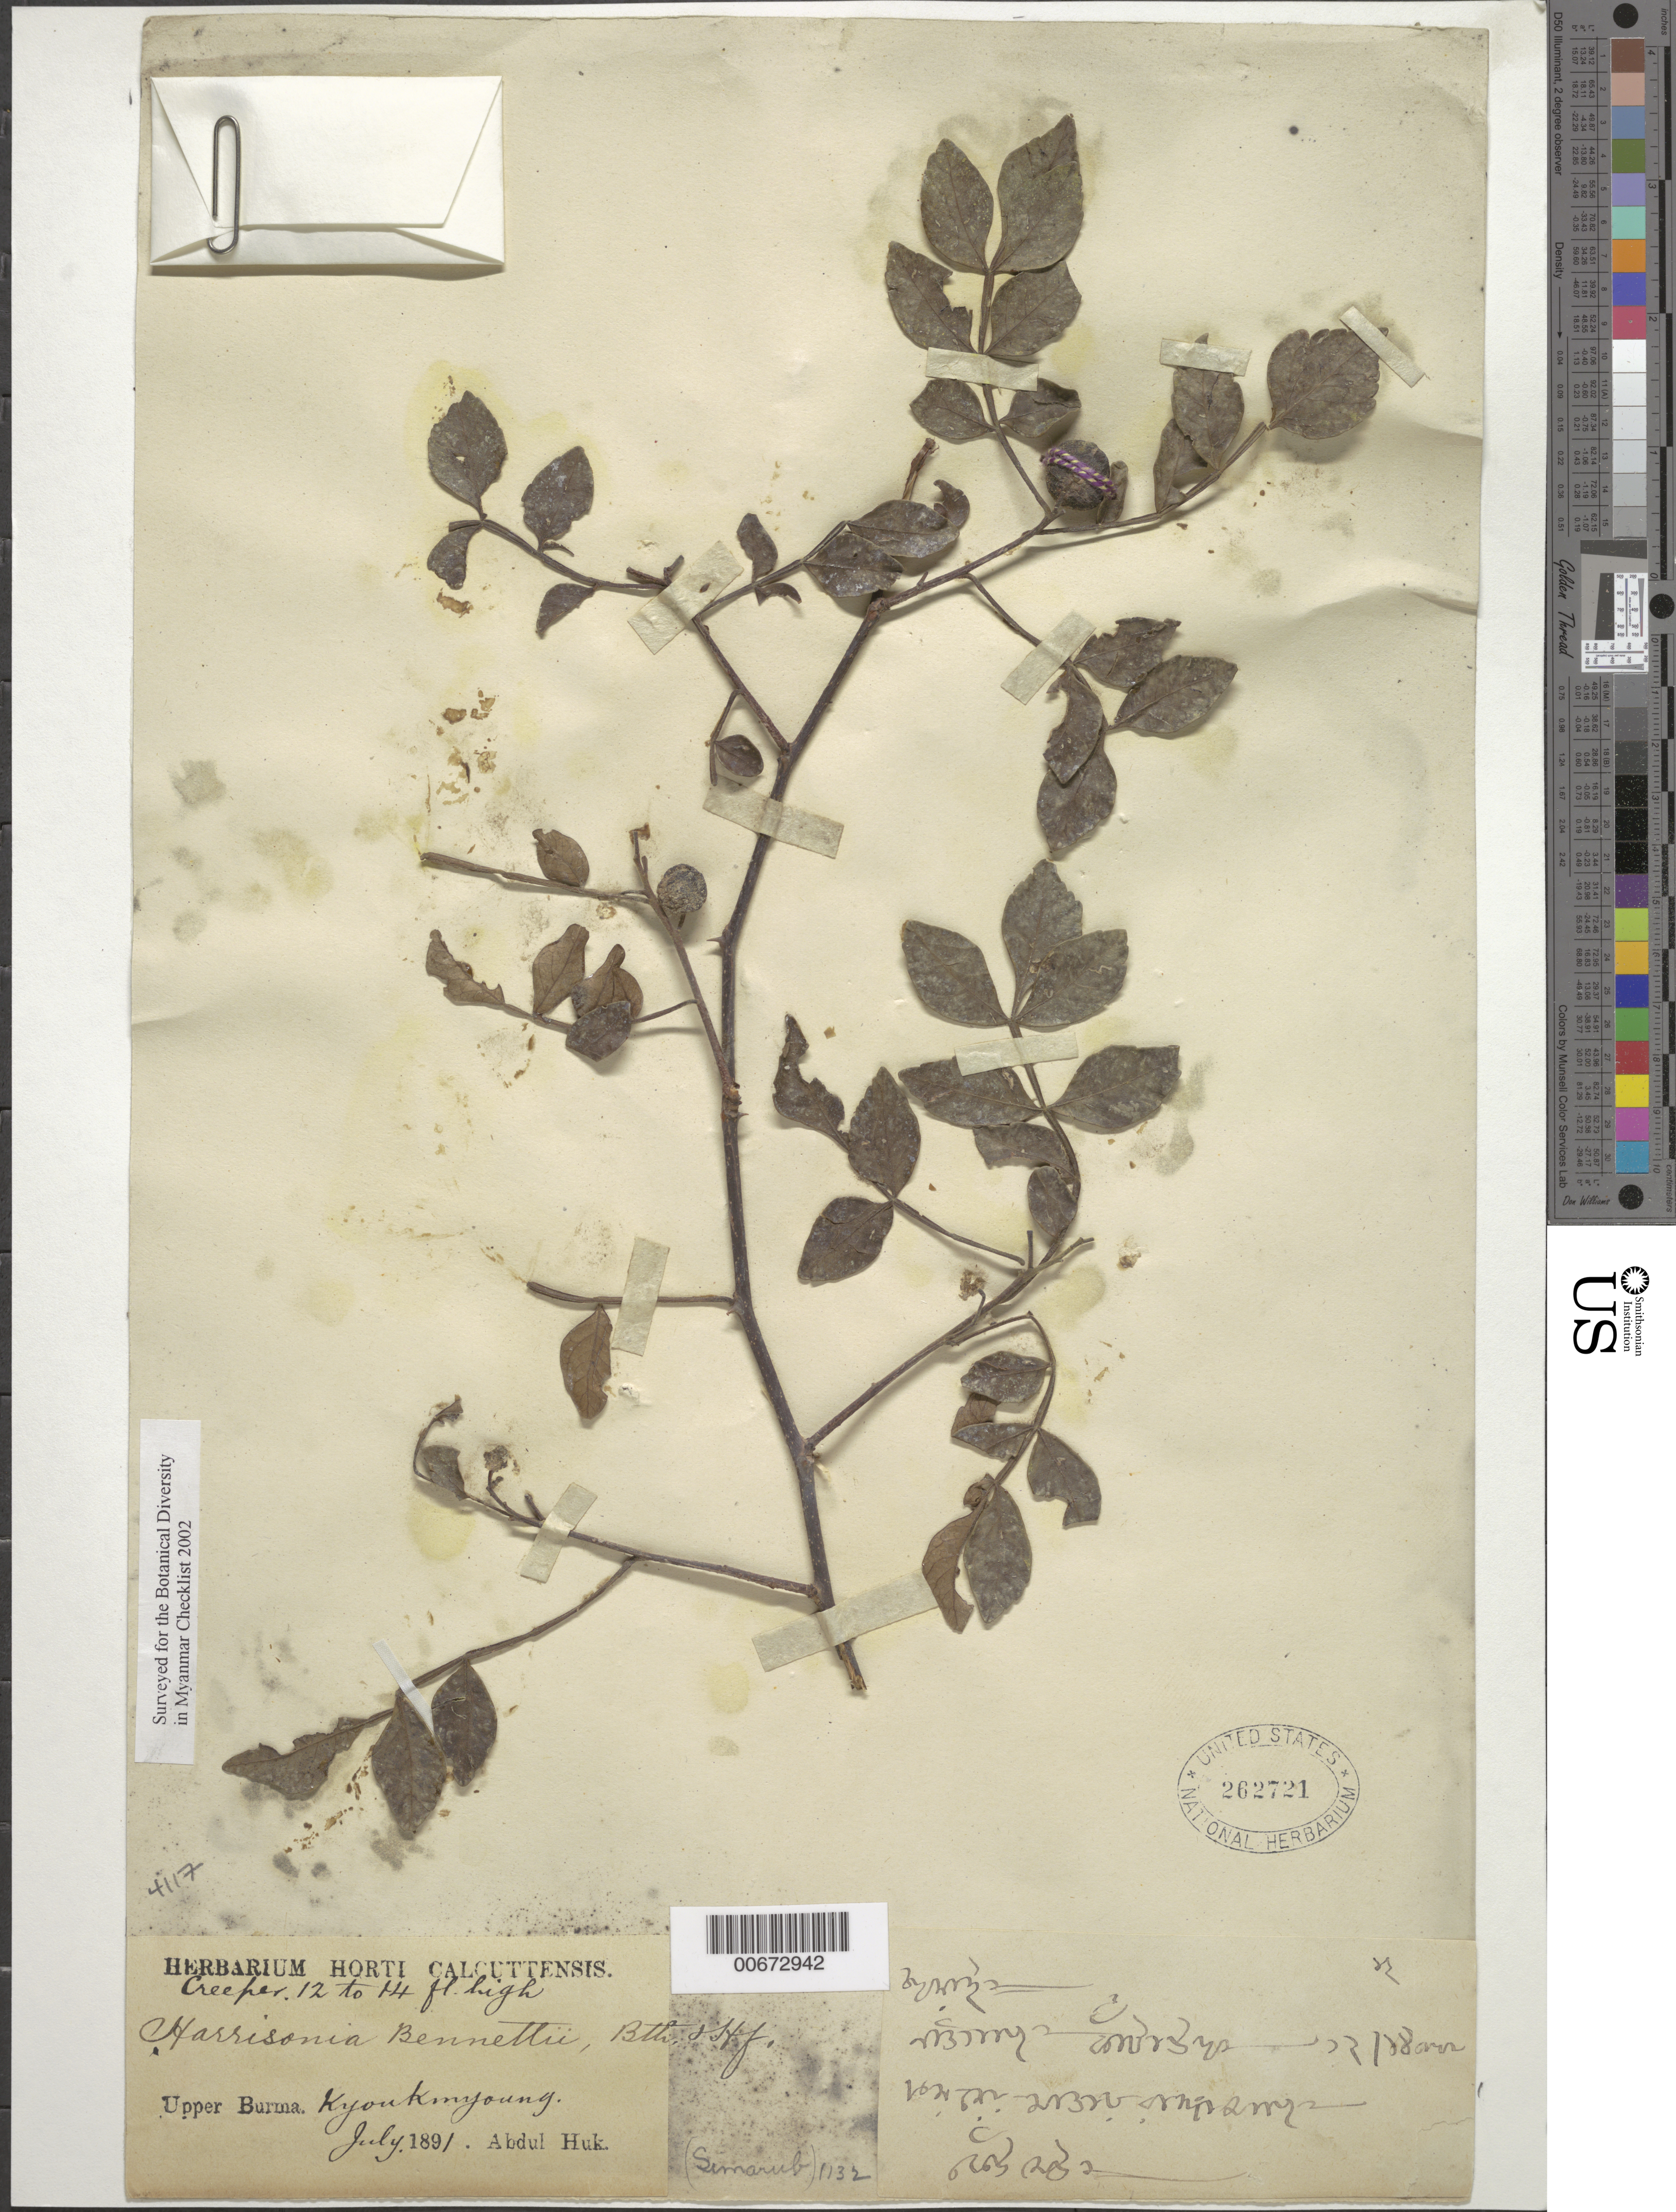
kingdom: Plantae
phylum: Tracheophyta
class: Magnoliopsida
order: Sapindales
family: Rutaceae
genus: Harrisonia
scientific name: Harrisonia bennettii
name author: Hook. f.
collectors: A. Huk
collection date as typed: Jul 1891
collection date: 1891-07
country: Myanmar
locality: Upper Burma, Kyoukmyoung.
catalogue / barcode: US 262721